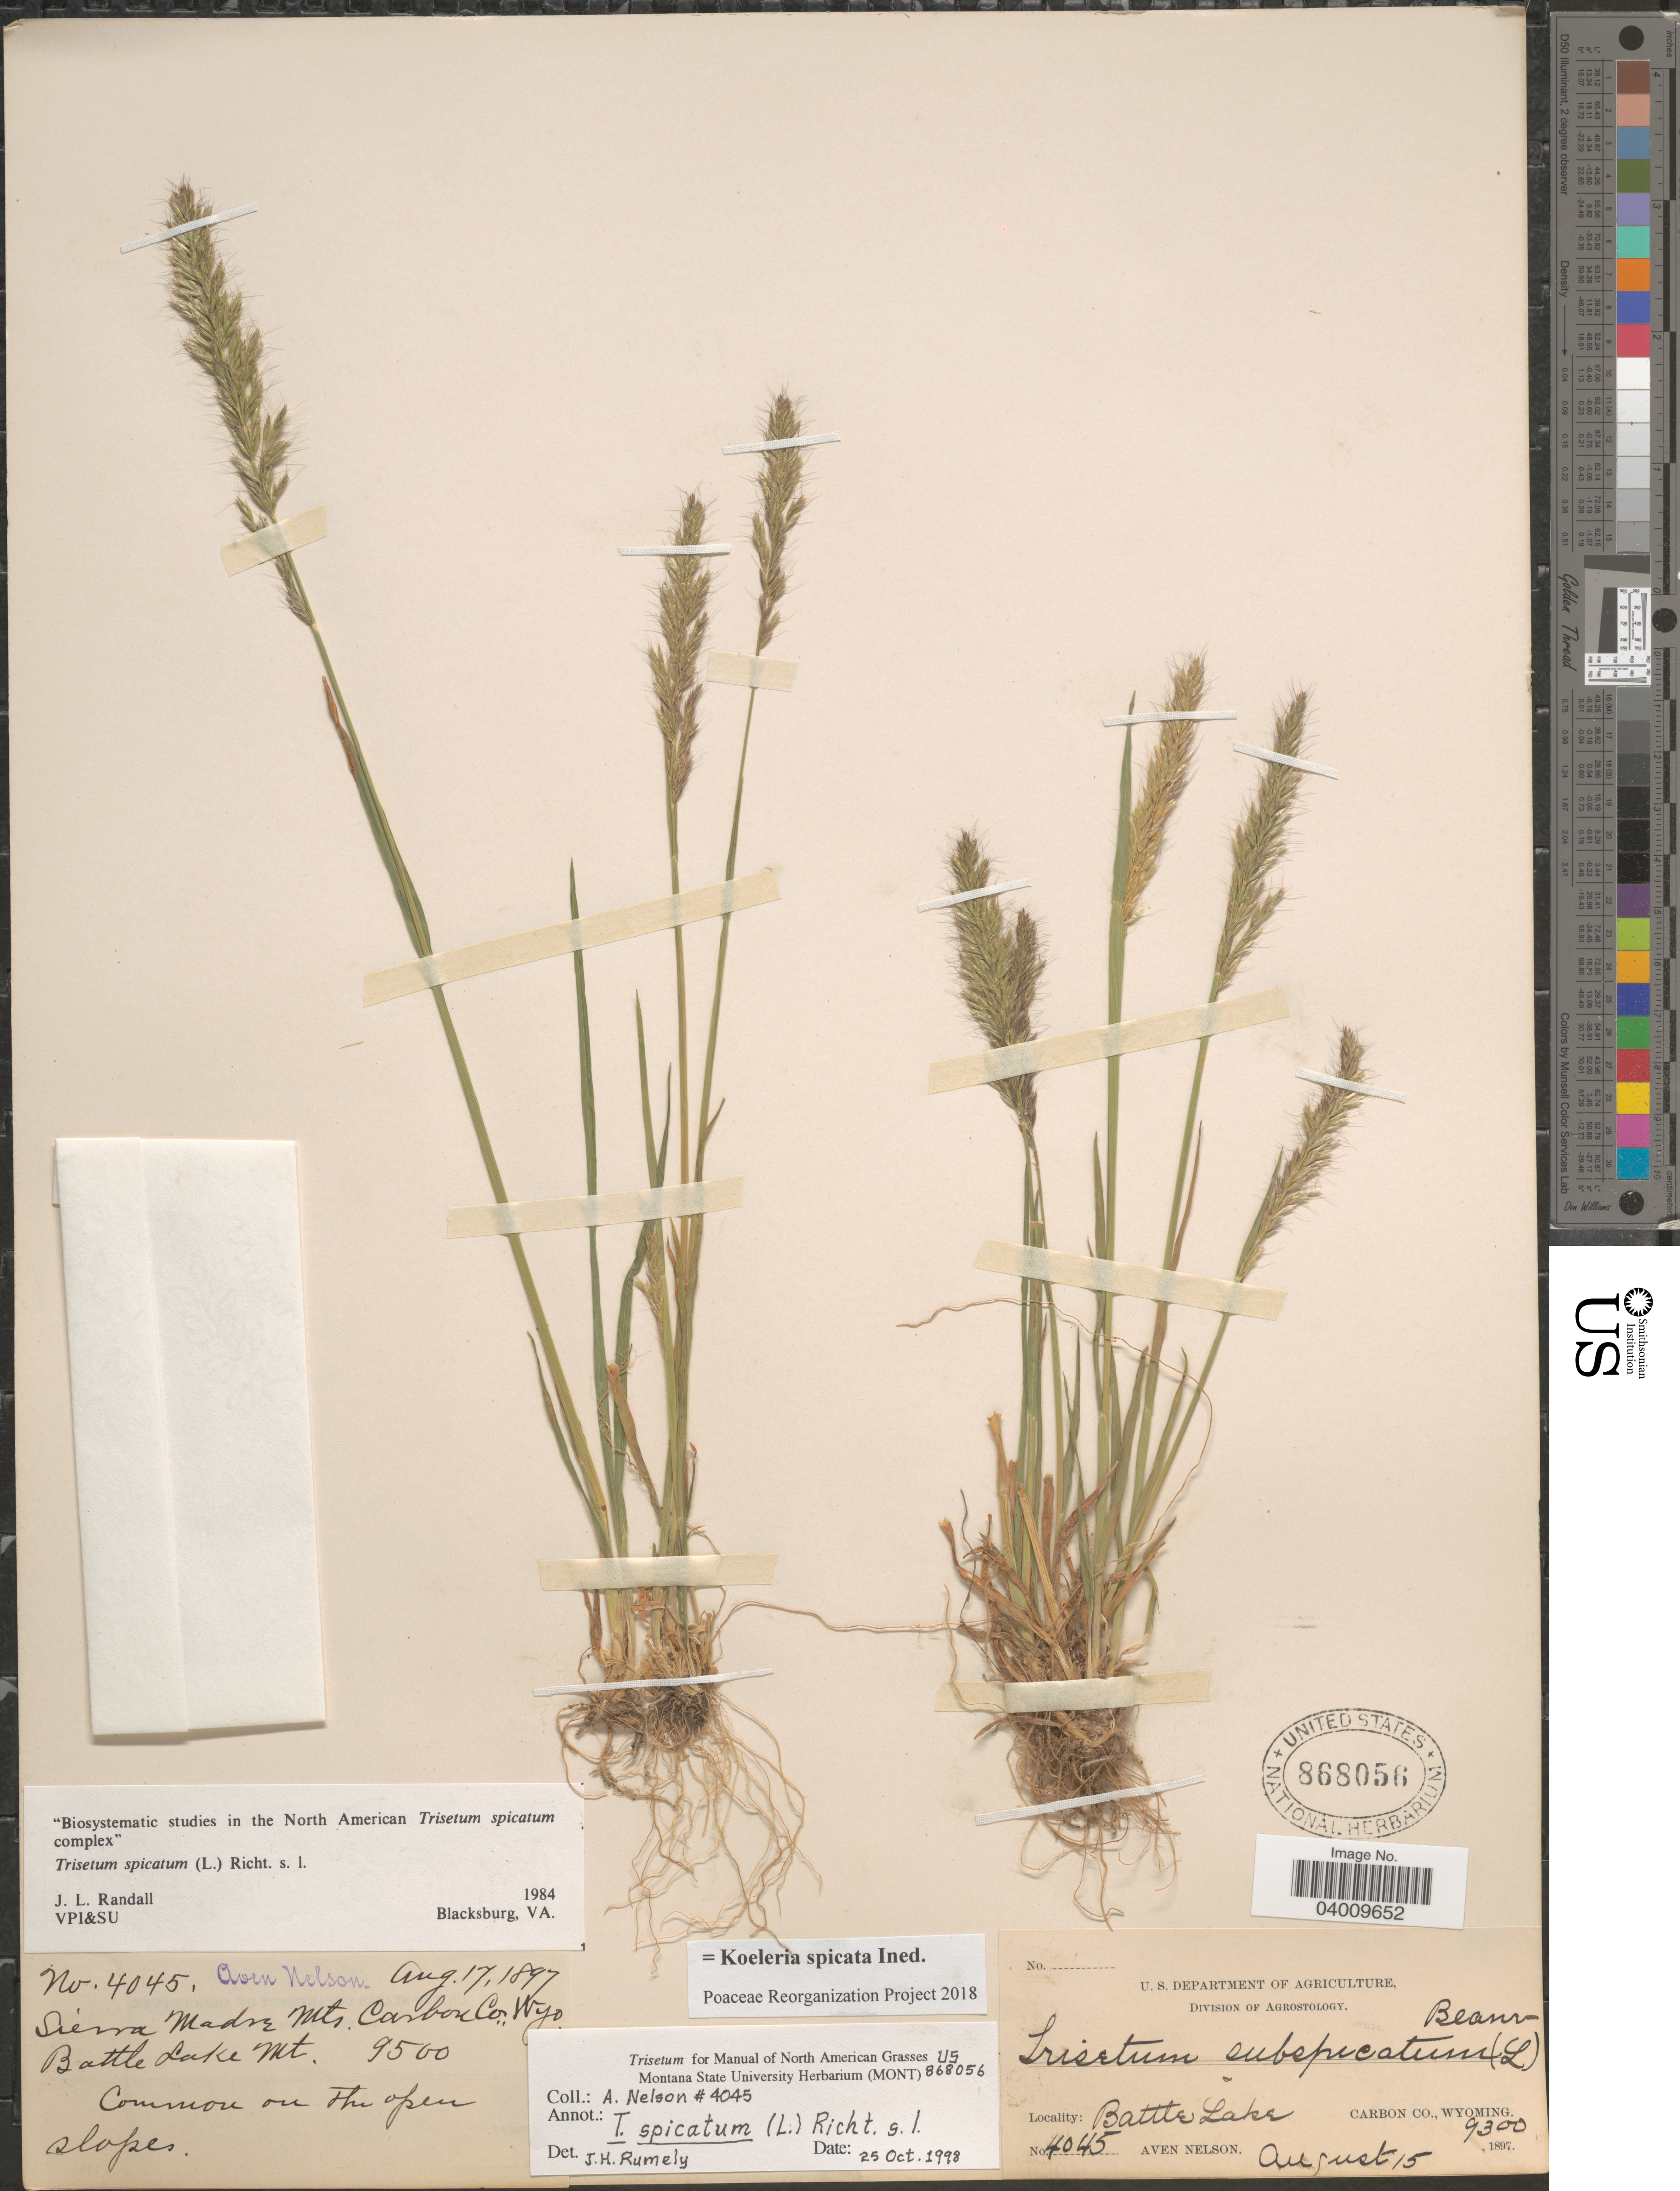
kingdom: Plantae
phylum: Tracheophyta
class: Liliopsida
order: Poales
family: Poaceae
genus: Koeleria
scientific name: Koeleria spicata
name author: (L.) Barberá et al.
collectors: A. Nelson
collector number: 4045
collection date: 1897-08-17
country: United States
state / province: Wyoming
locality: Sierra Madre Mts. Carbon Co. Battle Lake Mt.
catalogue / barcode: US 868056-2